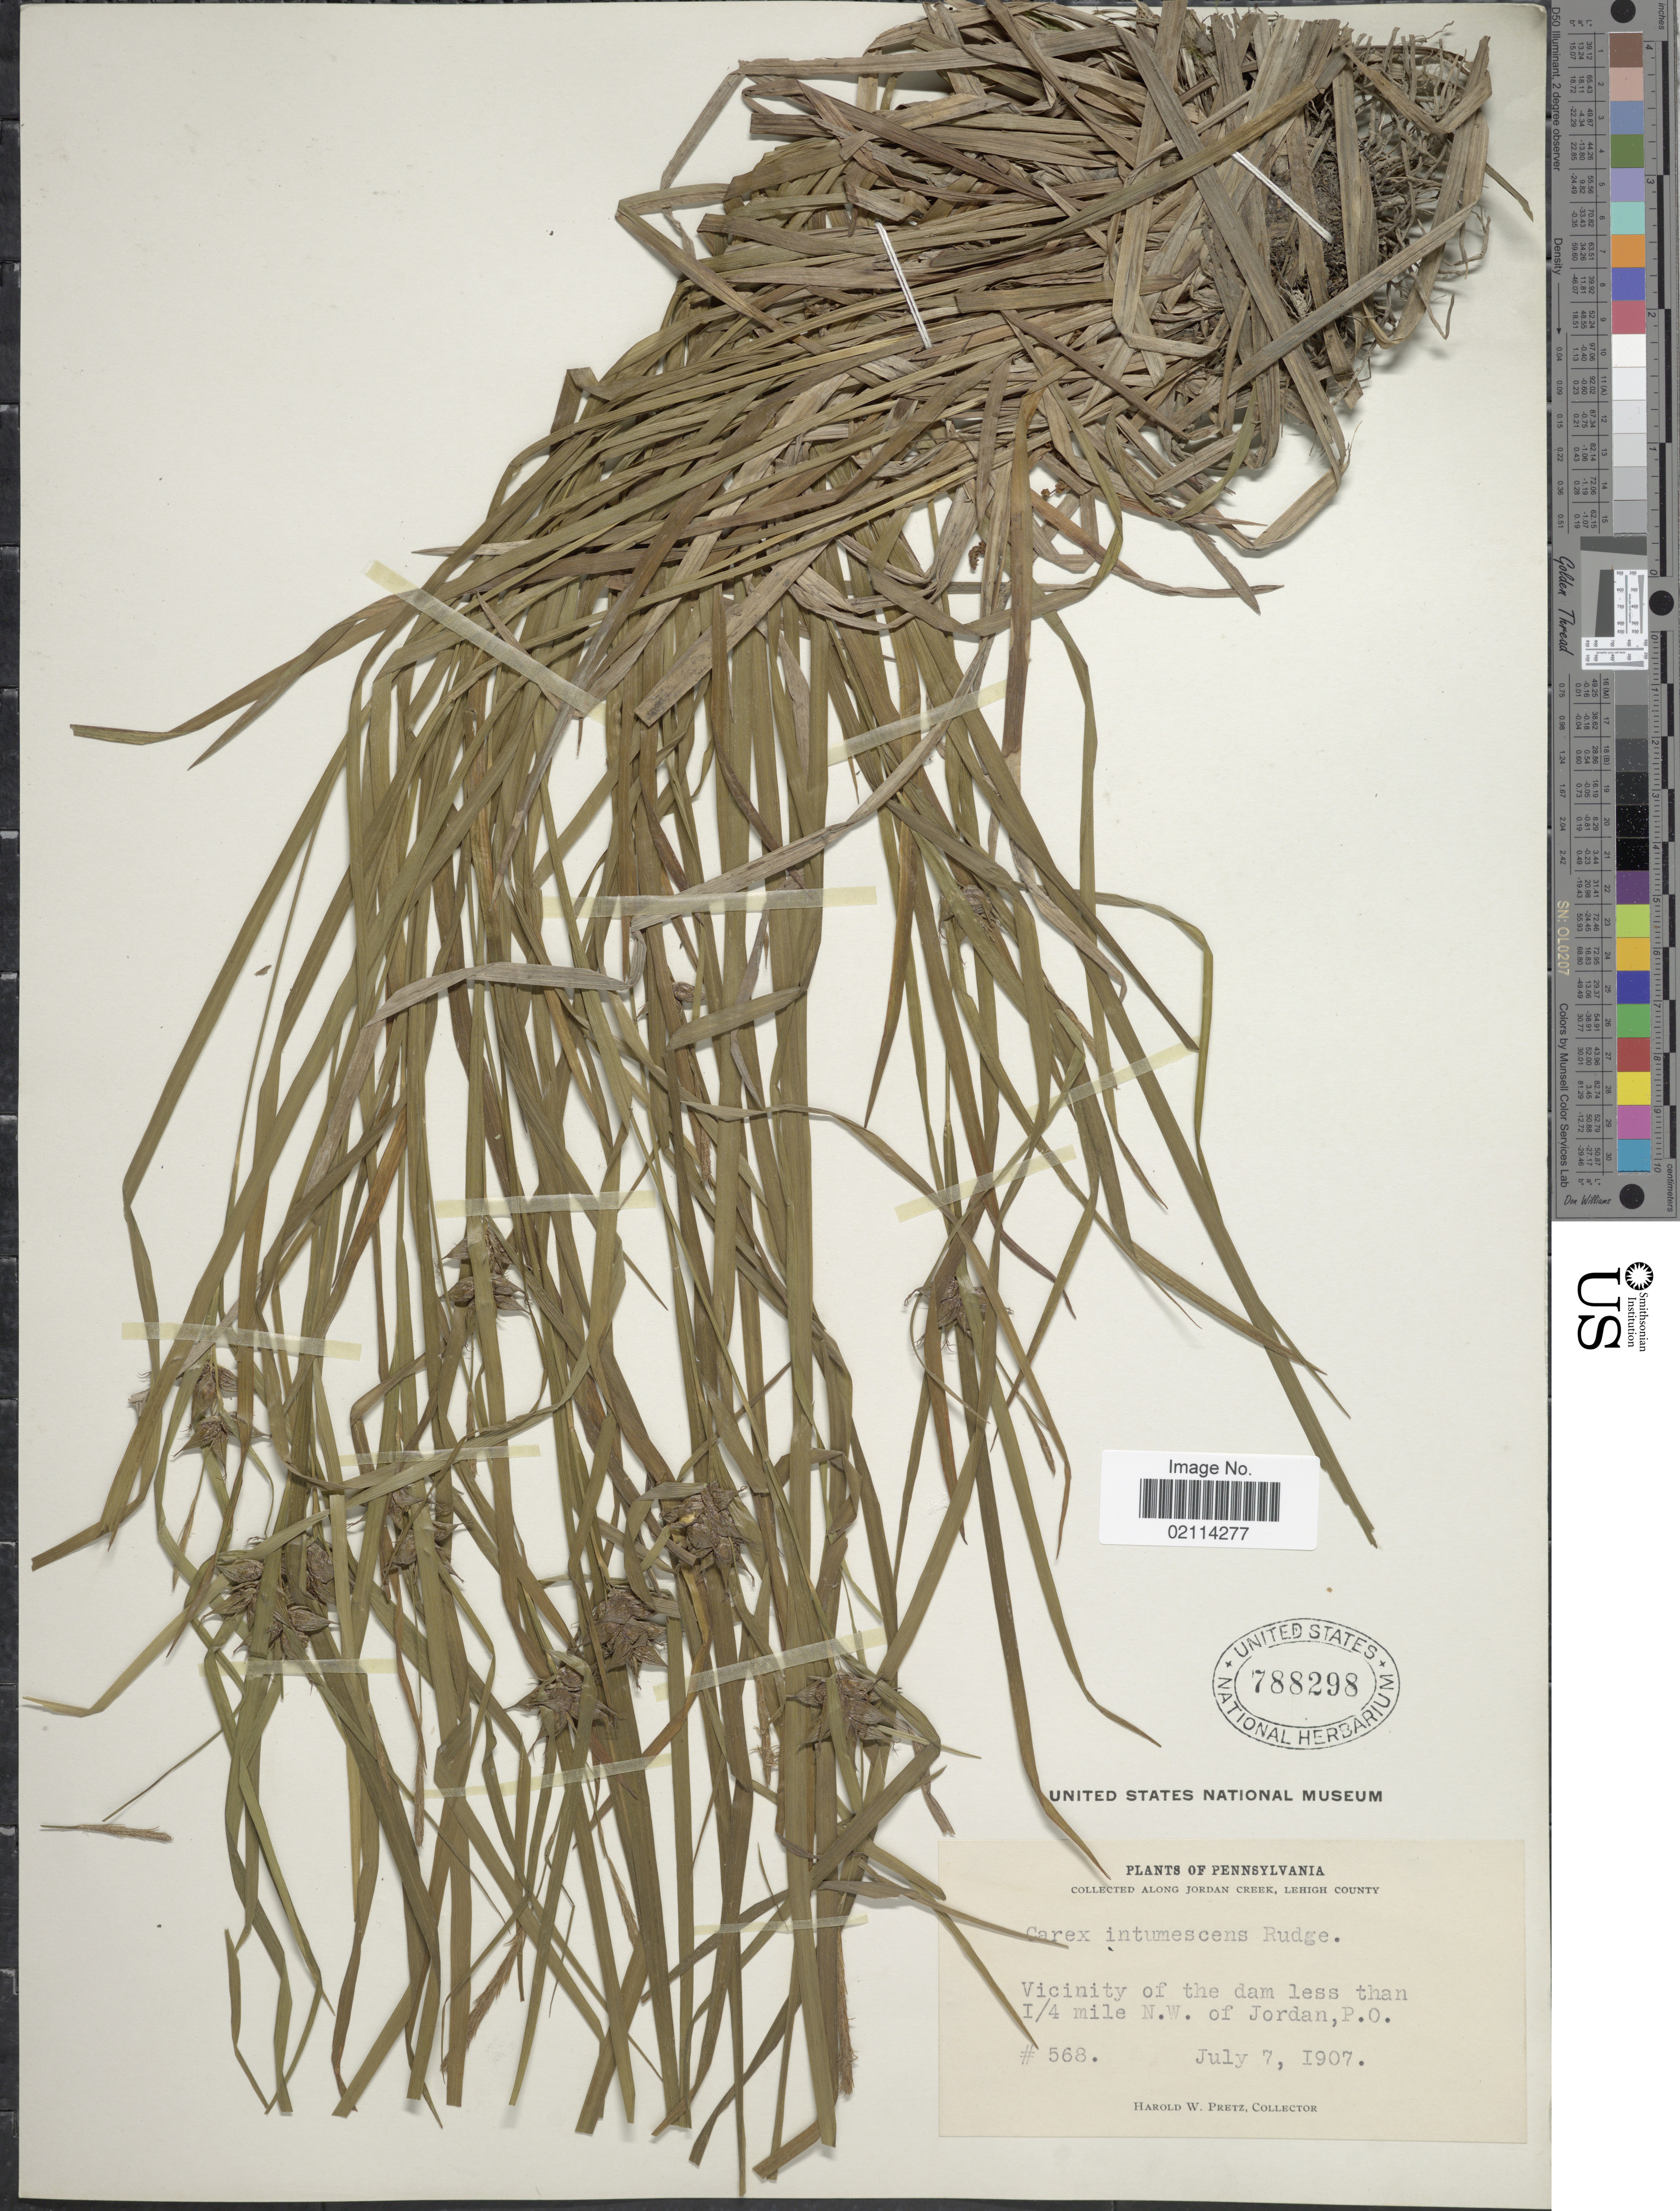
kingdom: Plantae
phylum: Tracheophyta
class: Liliopsida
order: Poales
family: Cyperaceae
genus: Carex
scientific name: Carex intumescens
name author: Rudge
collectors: H. W. Pretz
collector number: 568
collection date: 1907-07-07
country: United States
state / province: Pennsylvania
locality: Along Jordan Creek, Lehigh County, Vicinity of the dam less than 1/4 mile N.W. of Jordan, P.O.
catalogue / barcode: US 788298